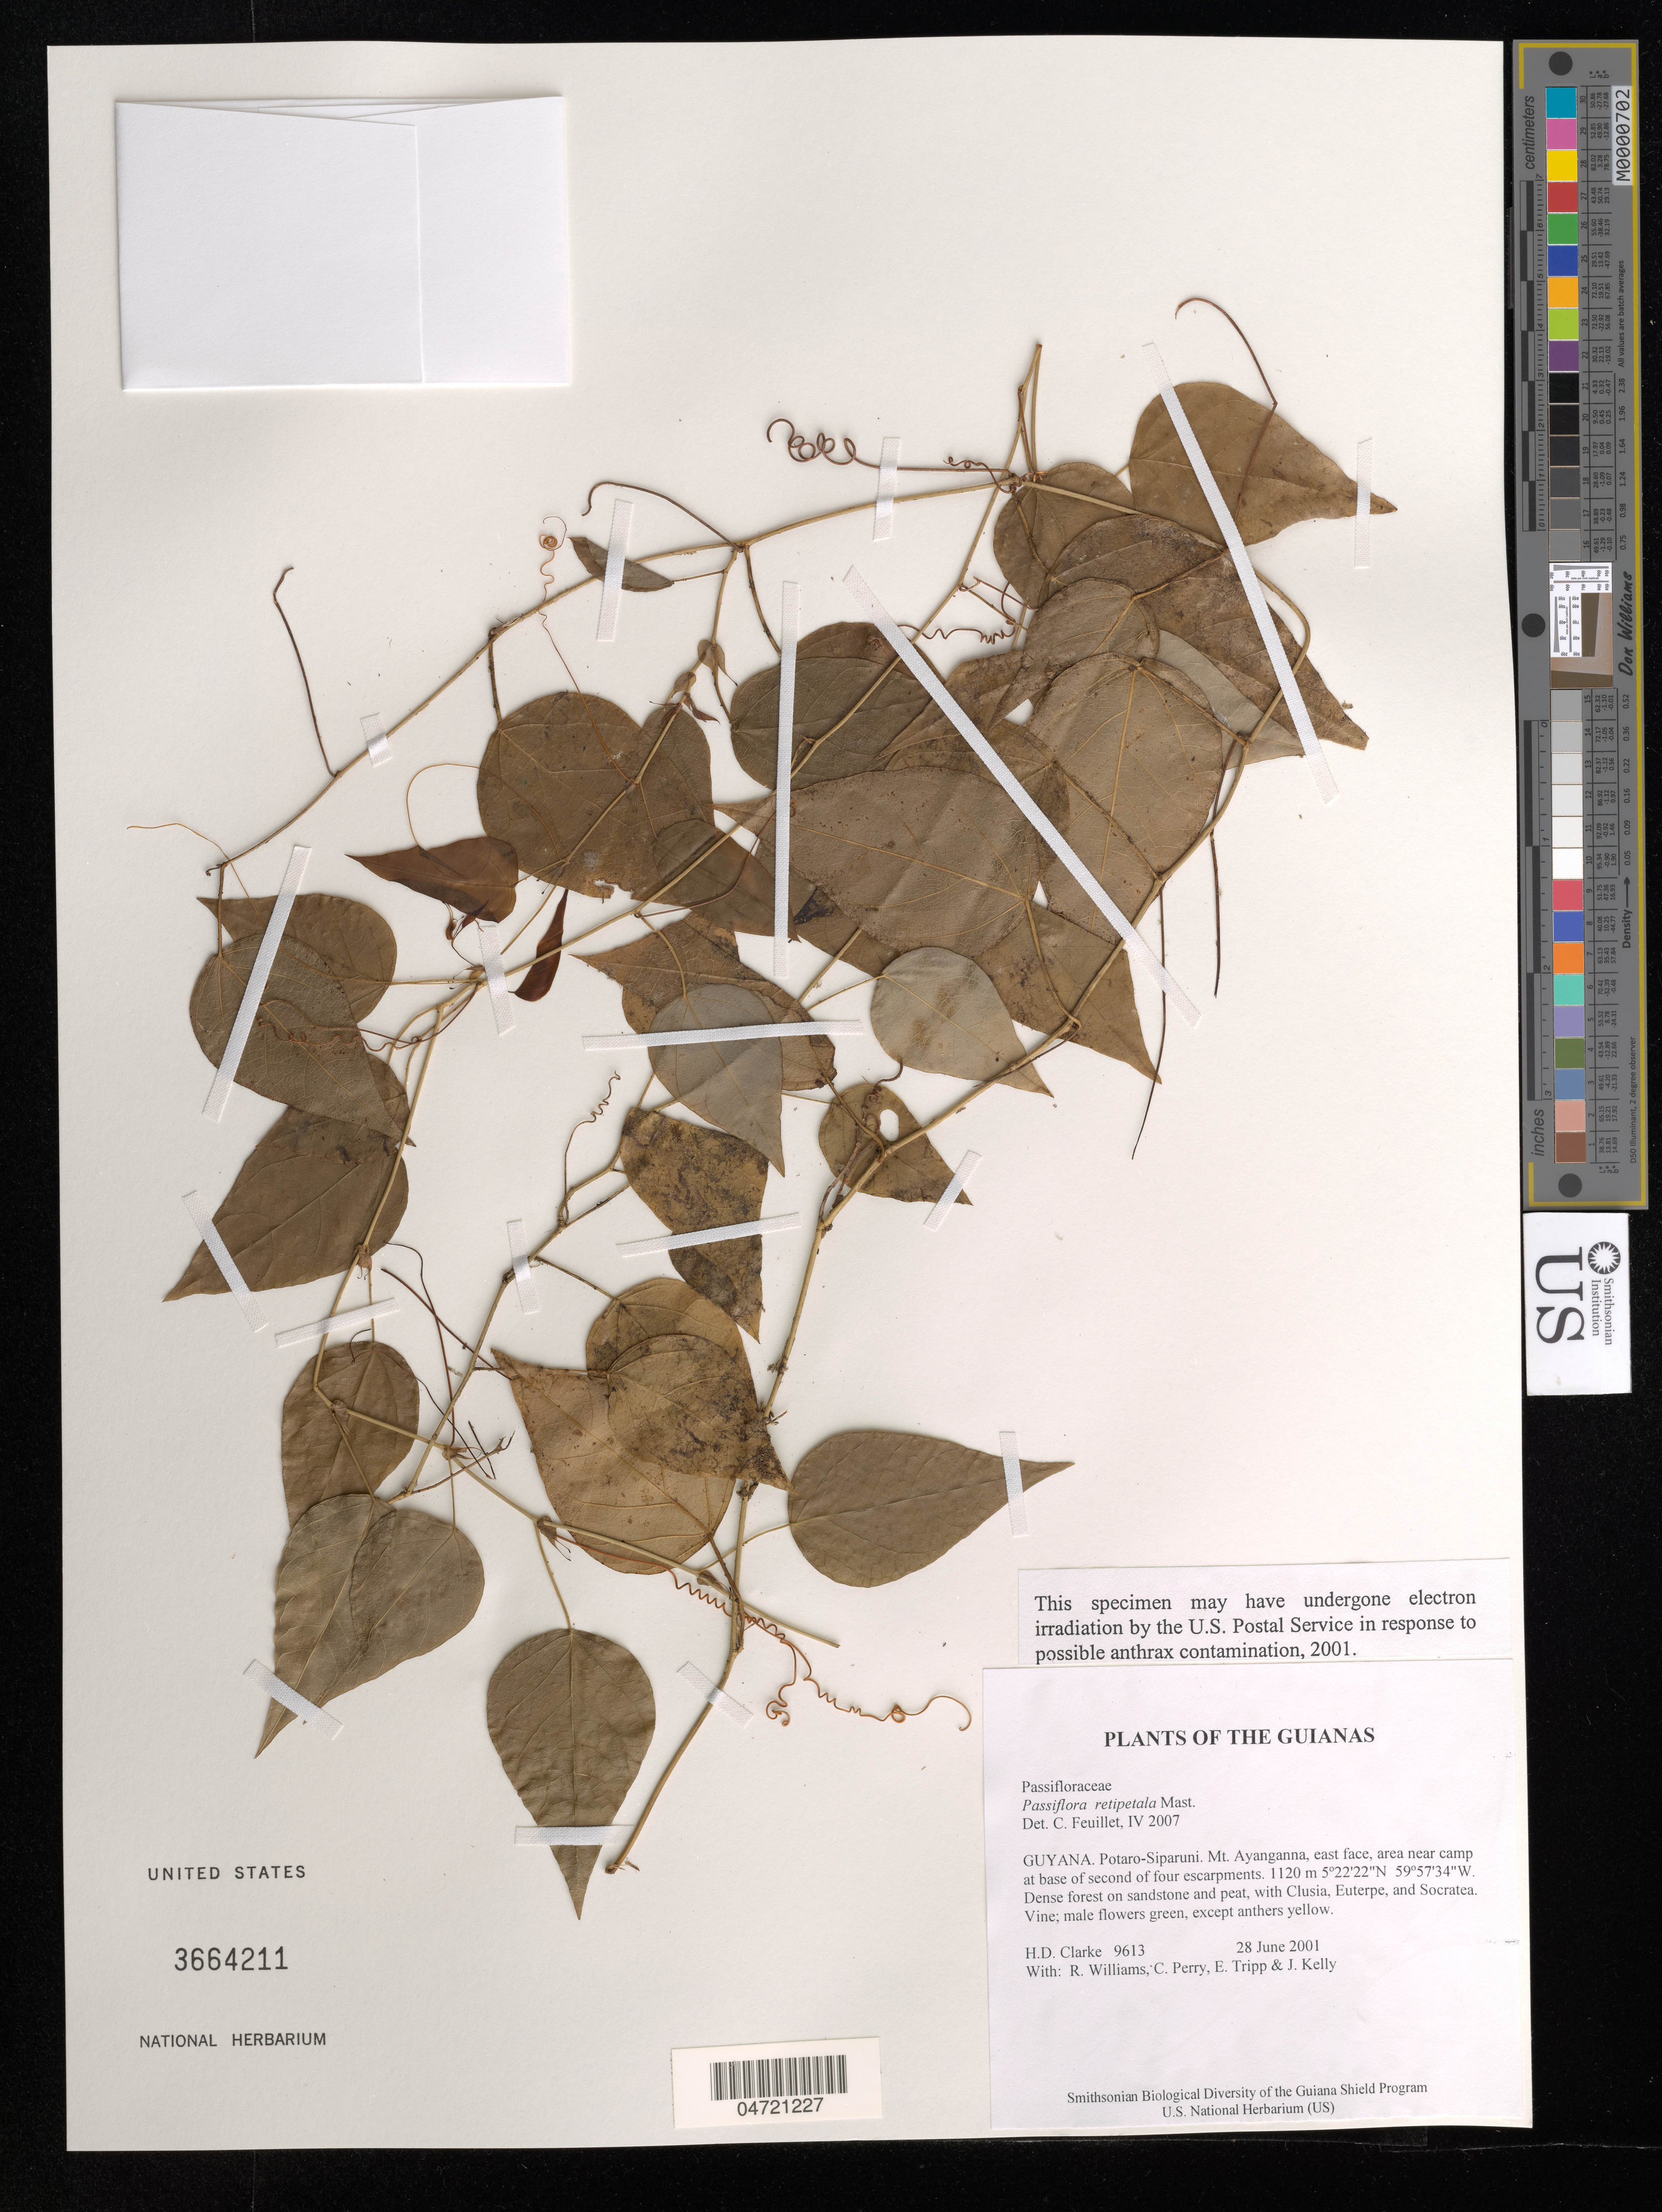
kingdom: Plantae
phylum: Tracheophyta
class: Magnoliopsida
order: Malpighiales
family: Passifloraceae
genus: Passiflora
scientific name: Passiflora retipetala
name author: Mast.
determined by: Feuillet, C.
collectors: H. D. Clarke, R. Williams, C. Perry, E. Tripp & J. Kelly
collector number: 9613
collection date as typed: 28 June 2001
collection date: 2001-06-28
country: Guyana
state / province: Potaro-Siparuni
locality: Mt. Ayanganna, east face, area near camp at base of second of four escarpments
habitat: Dense forest on sandstone and peat, with Clusia, Euterpe, and Socratea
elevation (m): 1120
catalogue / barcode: US 3664211